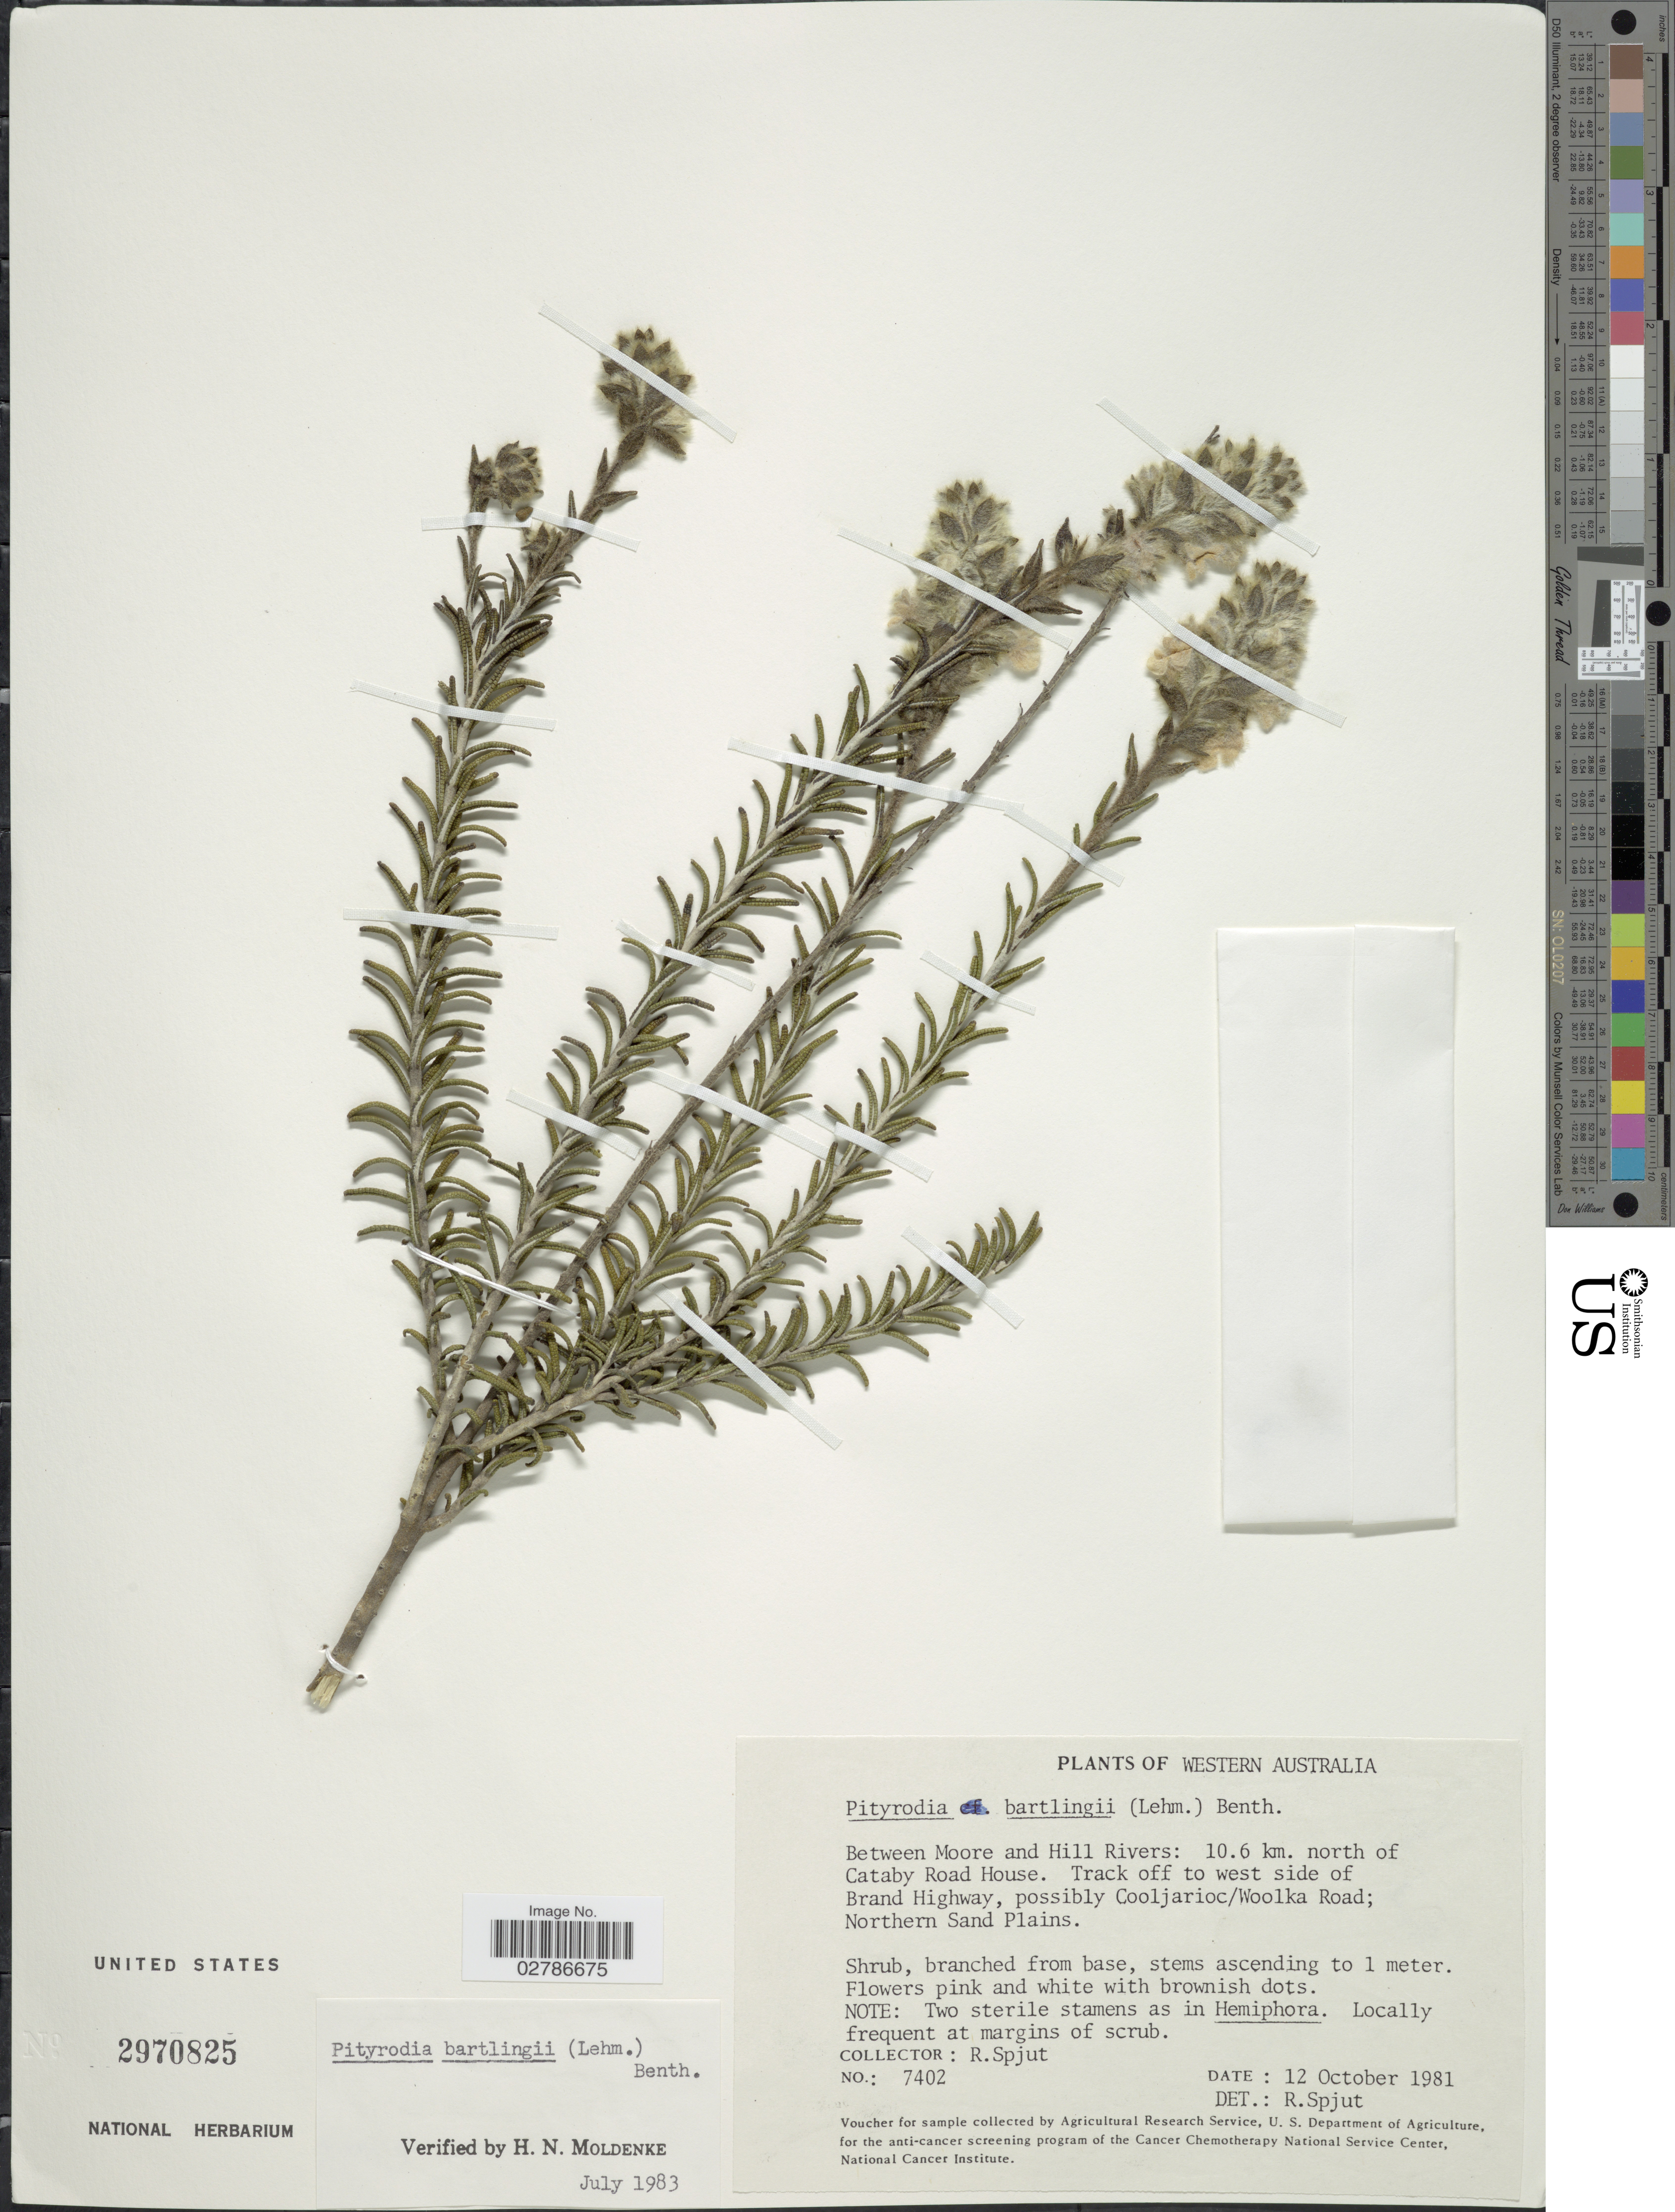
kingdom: Plantae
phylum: Tracheophyta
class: Magnoliopsida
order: Lamiales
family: Lamiaceae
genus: Pityrodia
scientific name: Pityrodia bartlingii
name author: (Lehm.) Benth.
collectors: R. Spjut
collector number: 7402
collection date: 1981-10-12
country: Australia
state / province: Western Australia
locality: Between Moore and Hill Rivers: 10.6 km. north of Cataby Road House. Track off to west side of Brand Highway, possibly Cooljarioc/Woolka Road; Northern Sand Plains.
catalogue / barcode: US 2970825